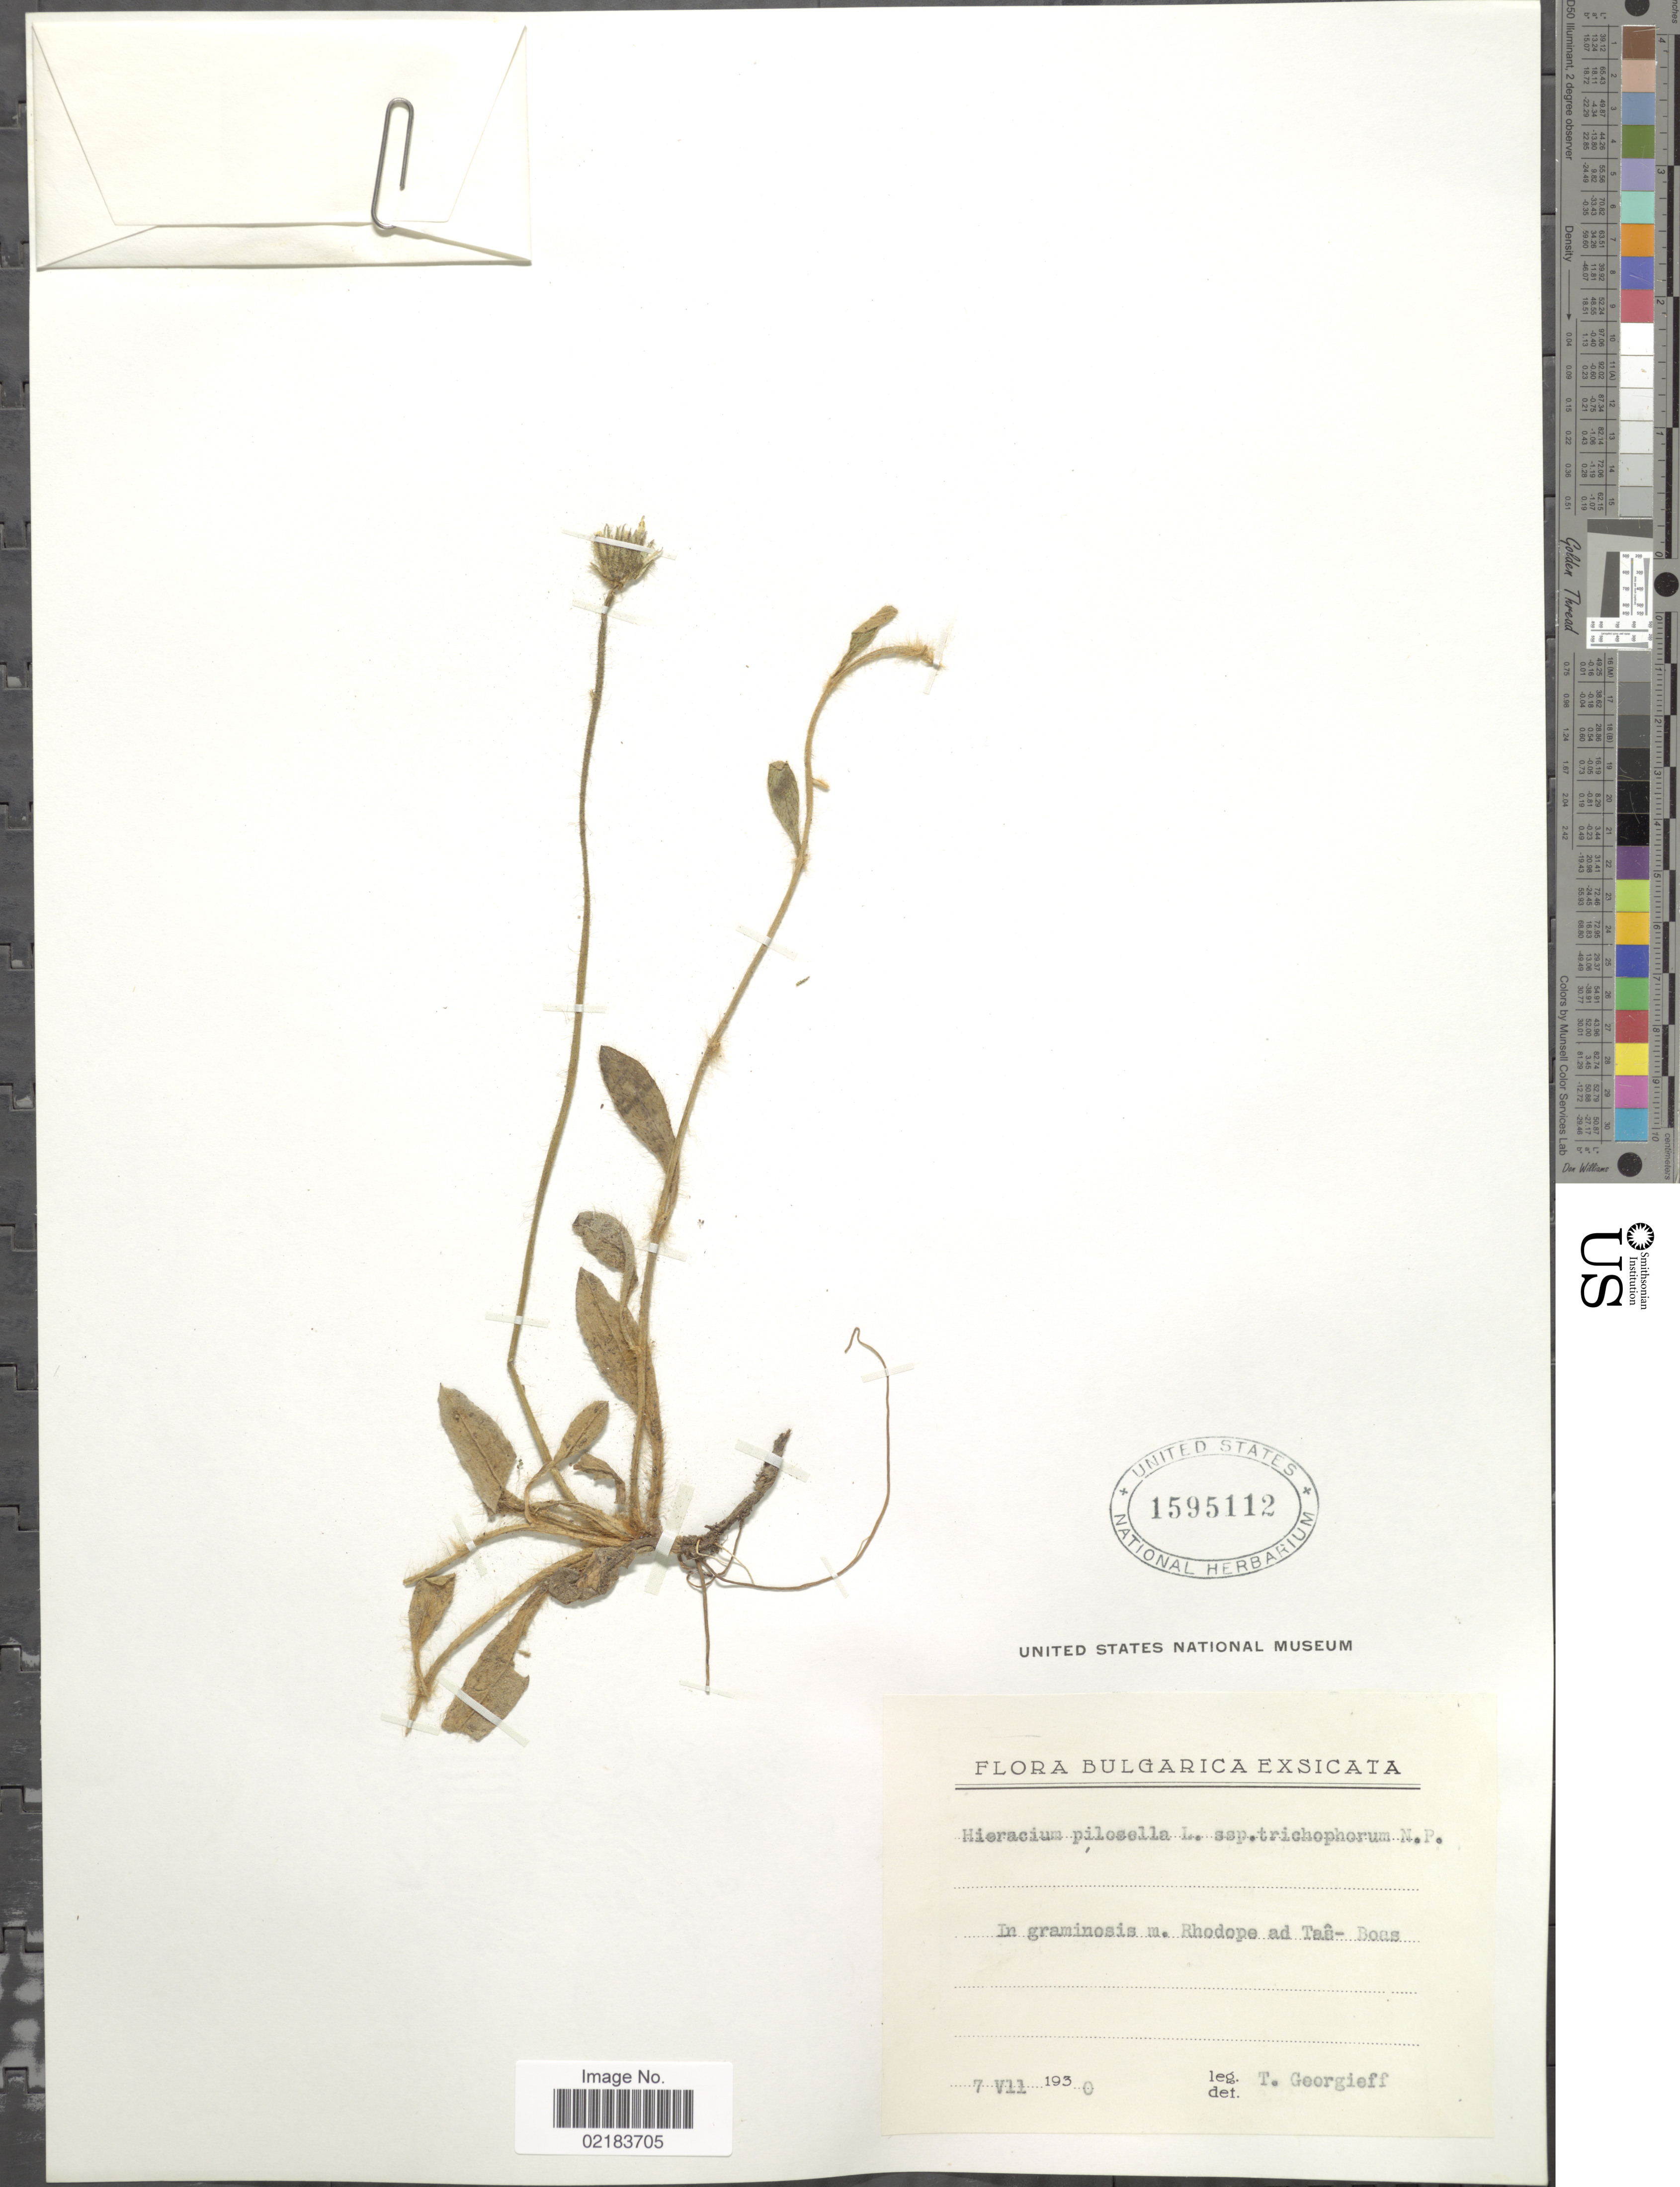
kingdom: Plantae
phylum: Tracheophyta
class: Magnoliopsida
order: Asterales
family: Asteraceae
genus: Pilosella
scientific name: Pilosella officinarum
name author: Vaill.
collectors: T. Georgieff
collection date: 1930-07-07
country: Bulgaria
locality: In graminosis m. Rhodope ad Tas-Boas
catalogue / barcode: US 1595112